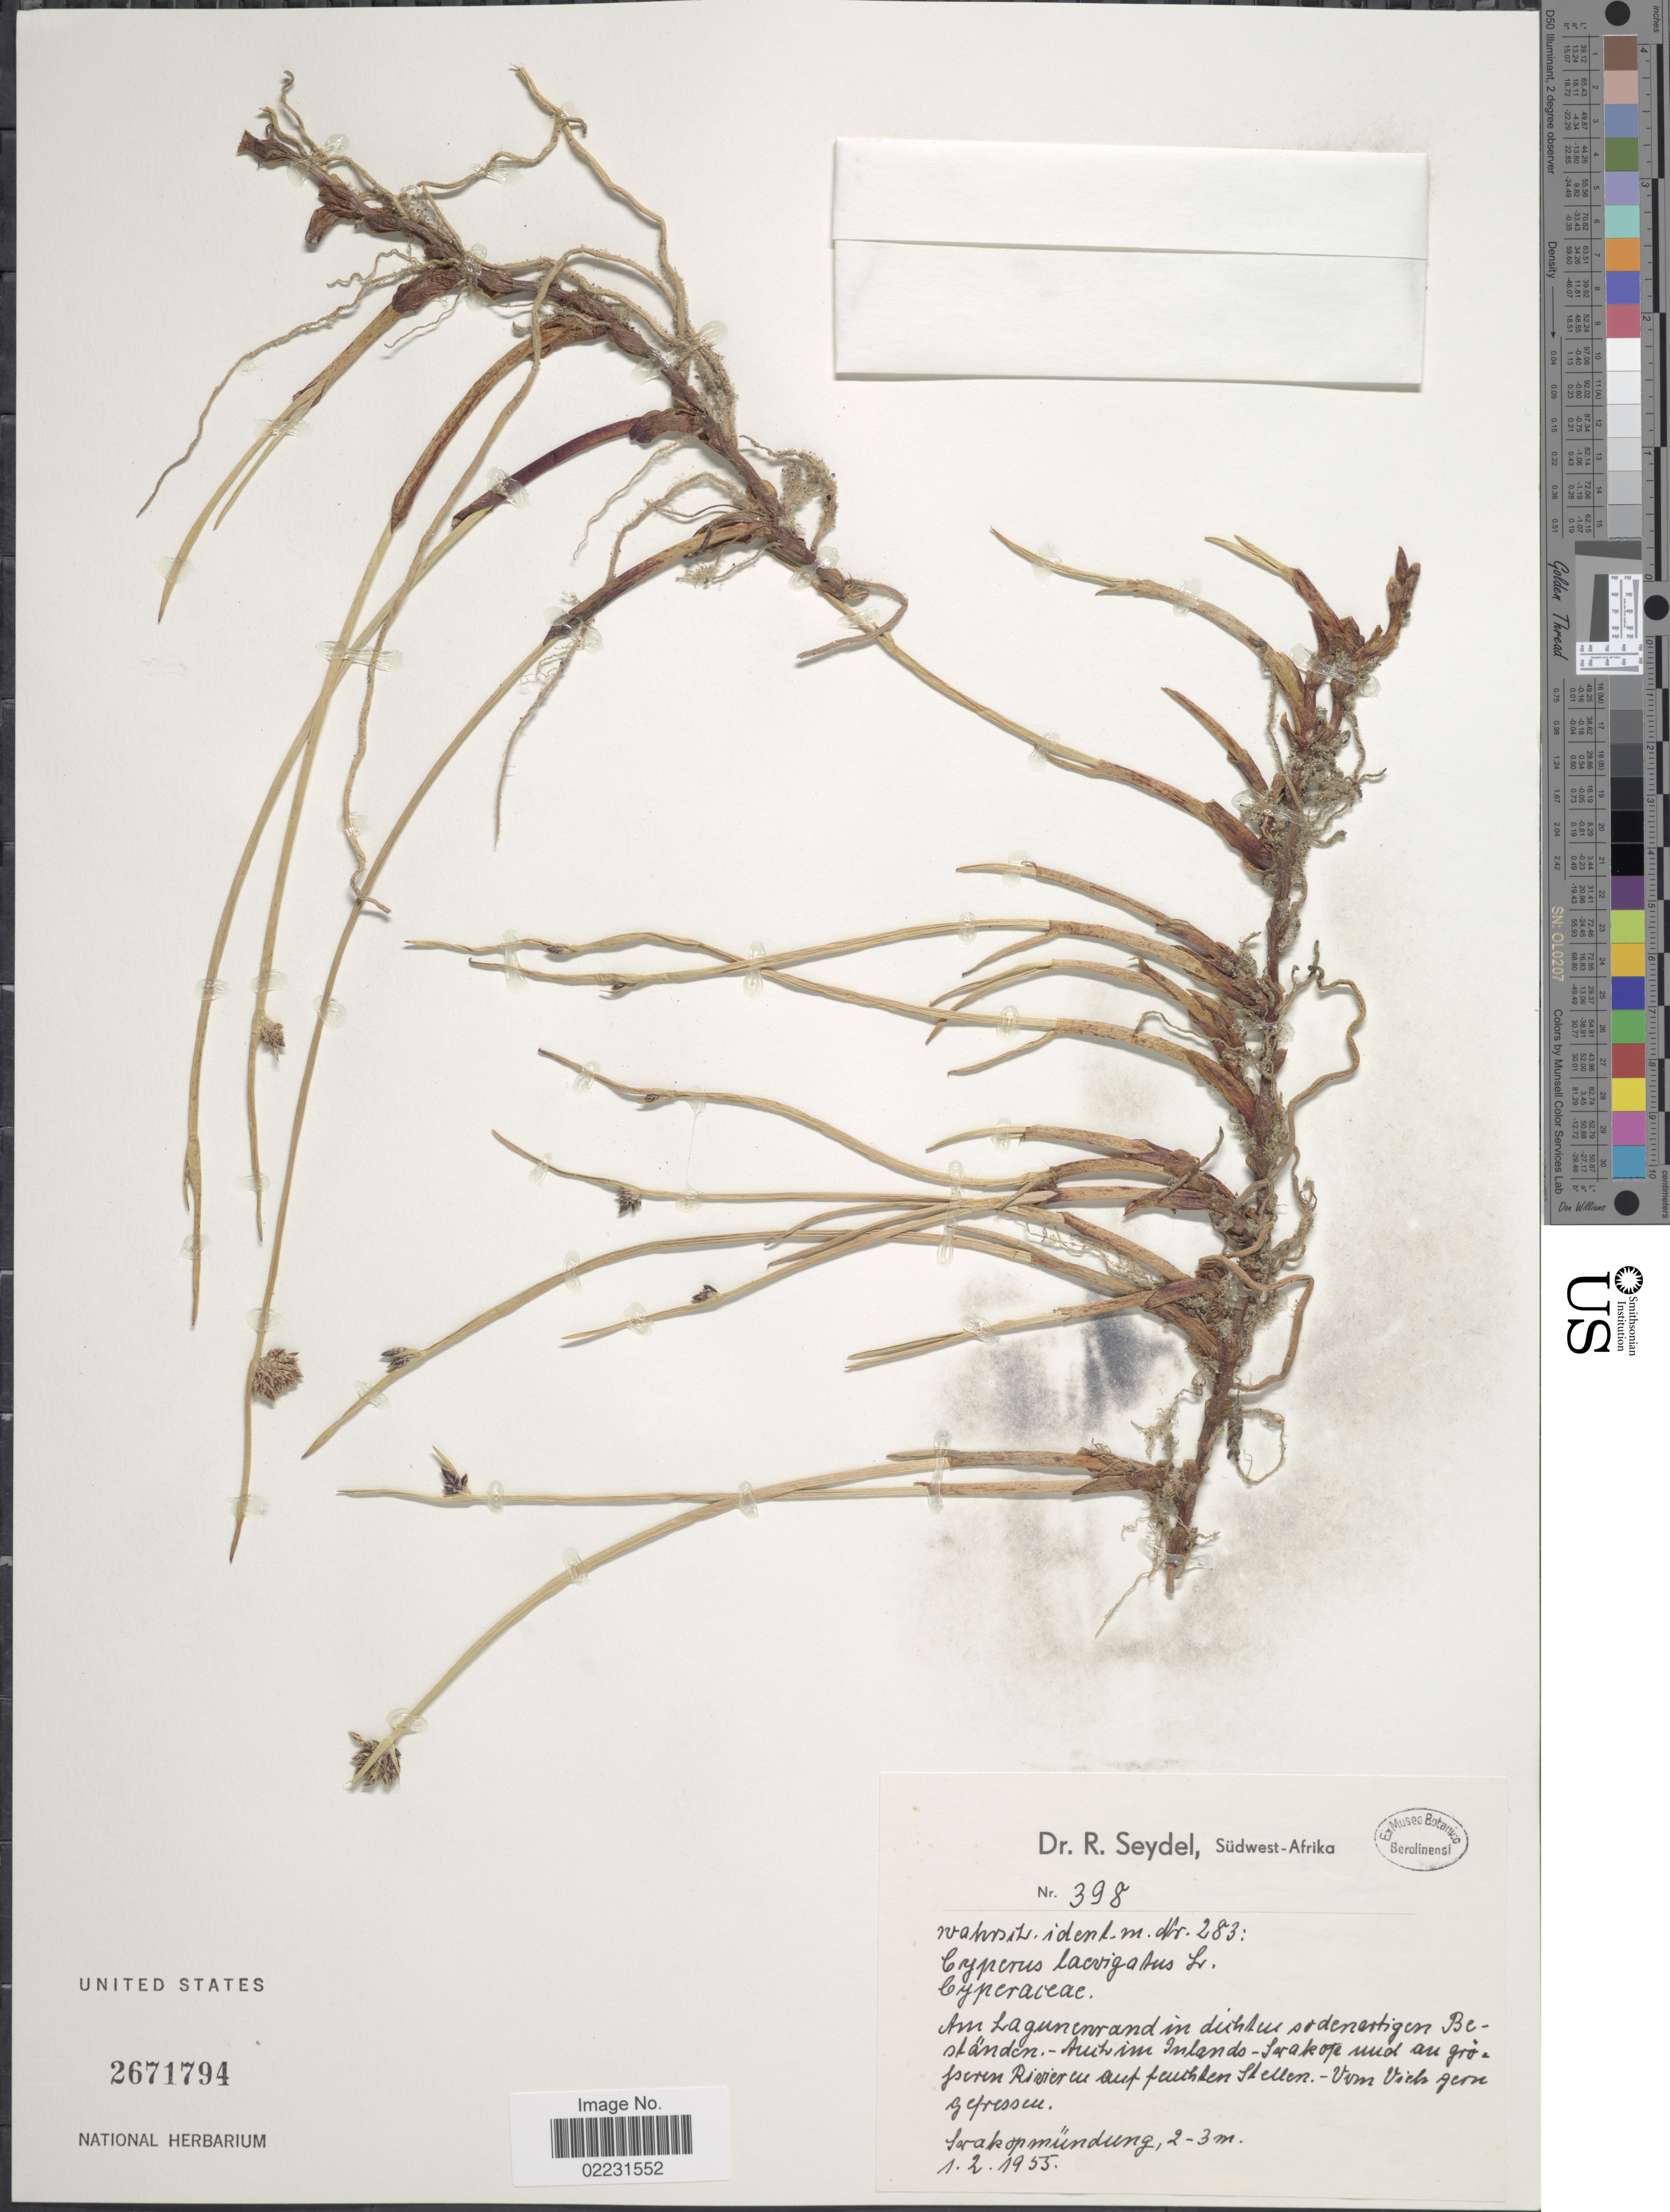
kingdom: Plantae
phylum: Tracheophyta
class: Liliopsida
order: Poales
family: Cyperaceae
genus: Cyperus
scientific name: Cyperus laevigatus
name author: L.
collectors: R. Seydel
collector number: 398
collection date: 1955-02-01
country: Namibia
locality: Swakopmundung.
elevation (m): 2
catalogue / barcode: US 2671794